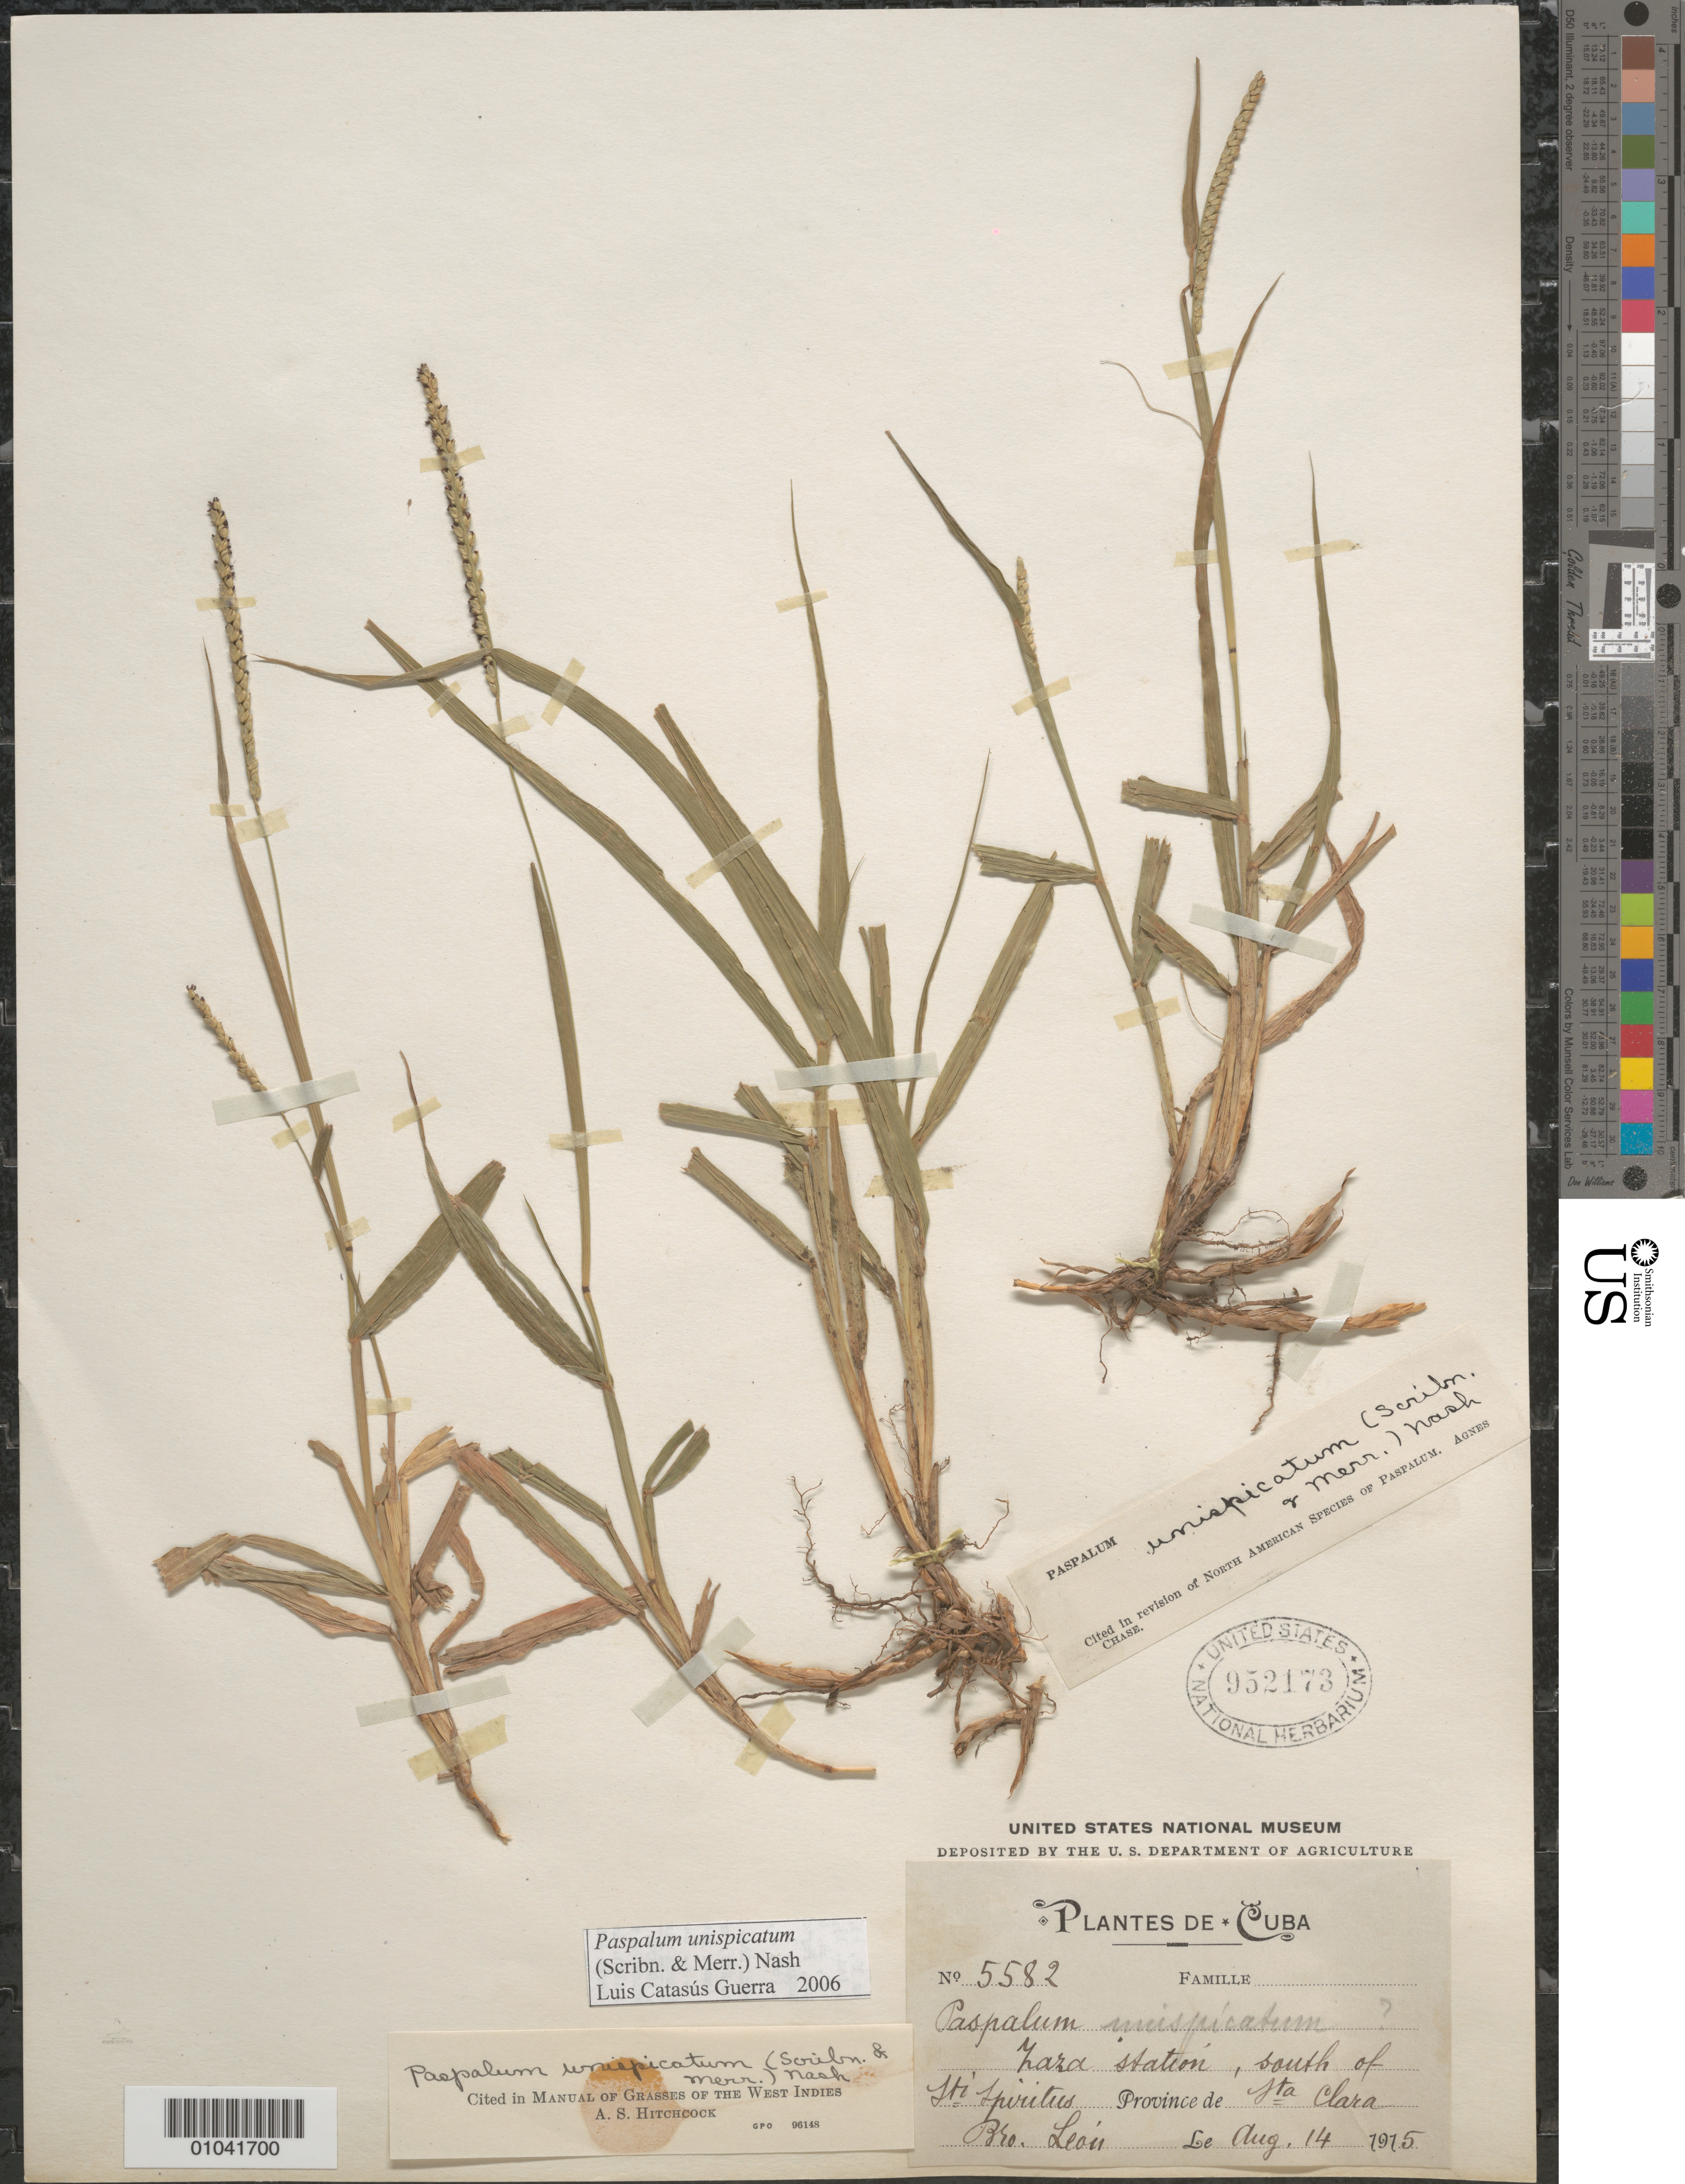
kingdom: Plantae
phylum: Tracheophyta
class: Liliopsida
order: Poales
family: Poaceae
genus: Paspalum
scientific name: Paspalum unispicatum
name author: (Scribn. & Merr.) Nash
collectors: Bro. León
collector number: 5582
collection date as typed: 14 Aug 1915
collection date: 1915-08-14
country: Cuba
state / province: Villa Clara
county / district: Santa Clara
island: Cuba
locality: Zaza Station, S of Sancti Spiritus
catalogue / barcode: US 952173